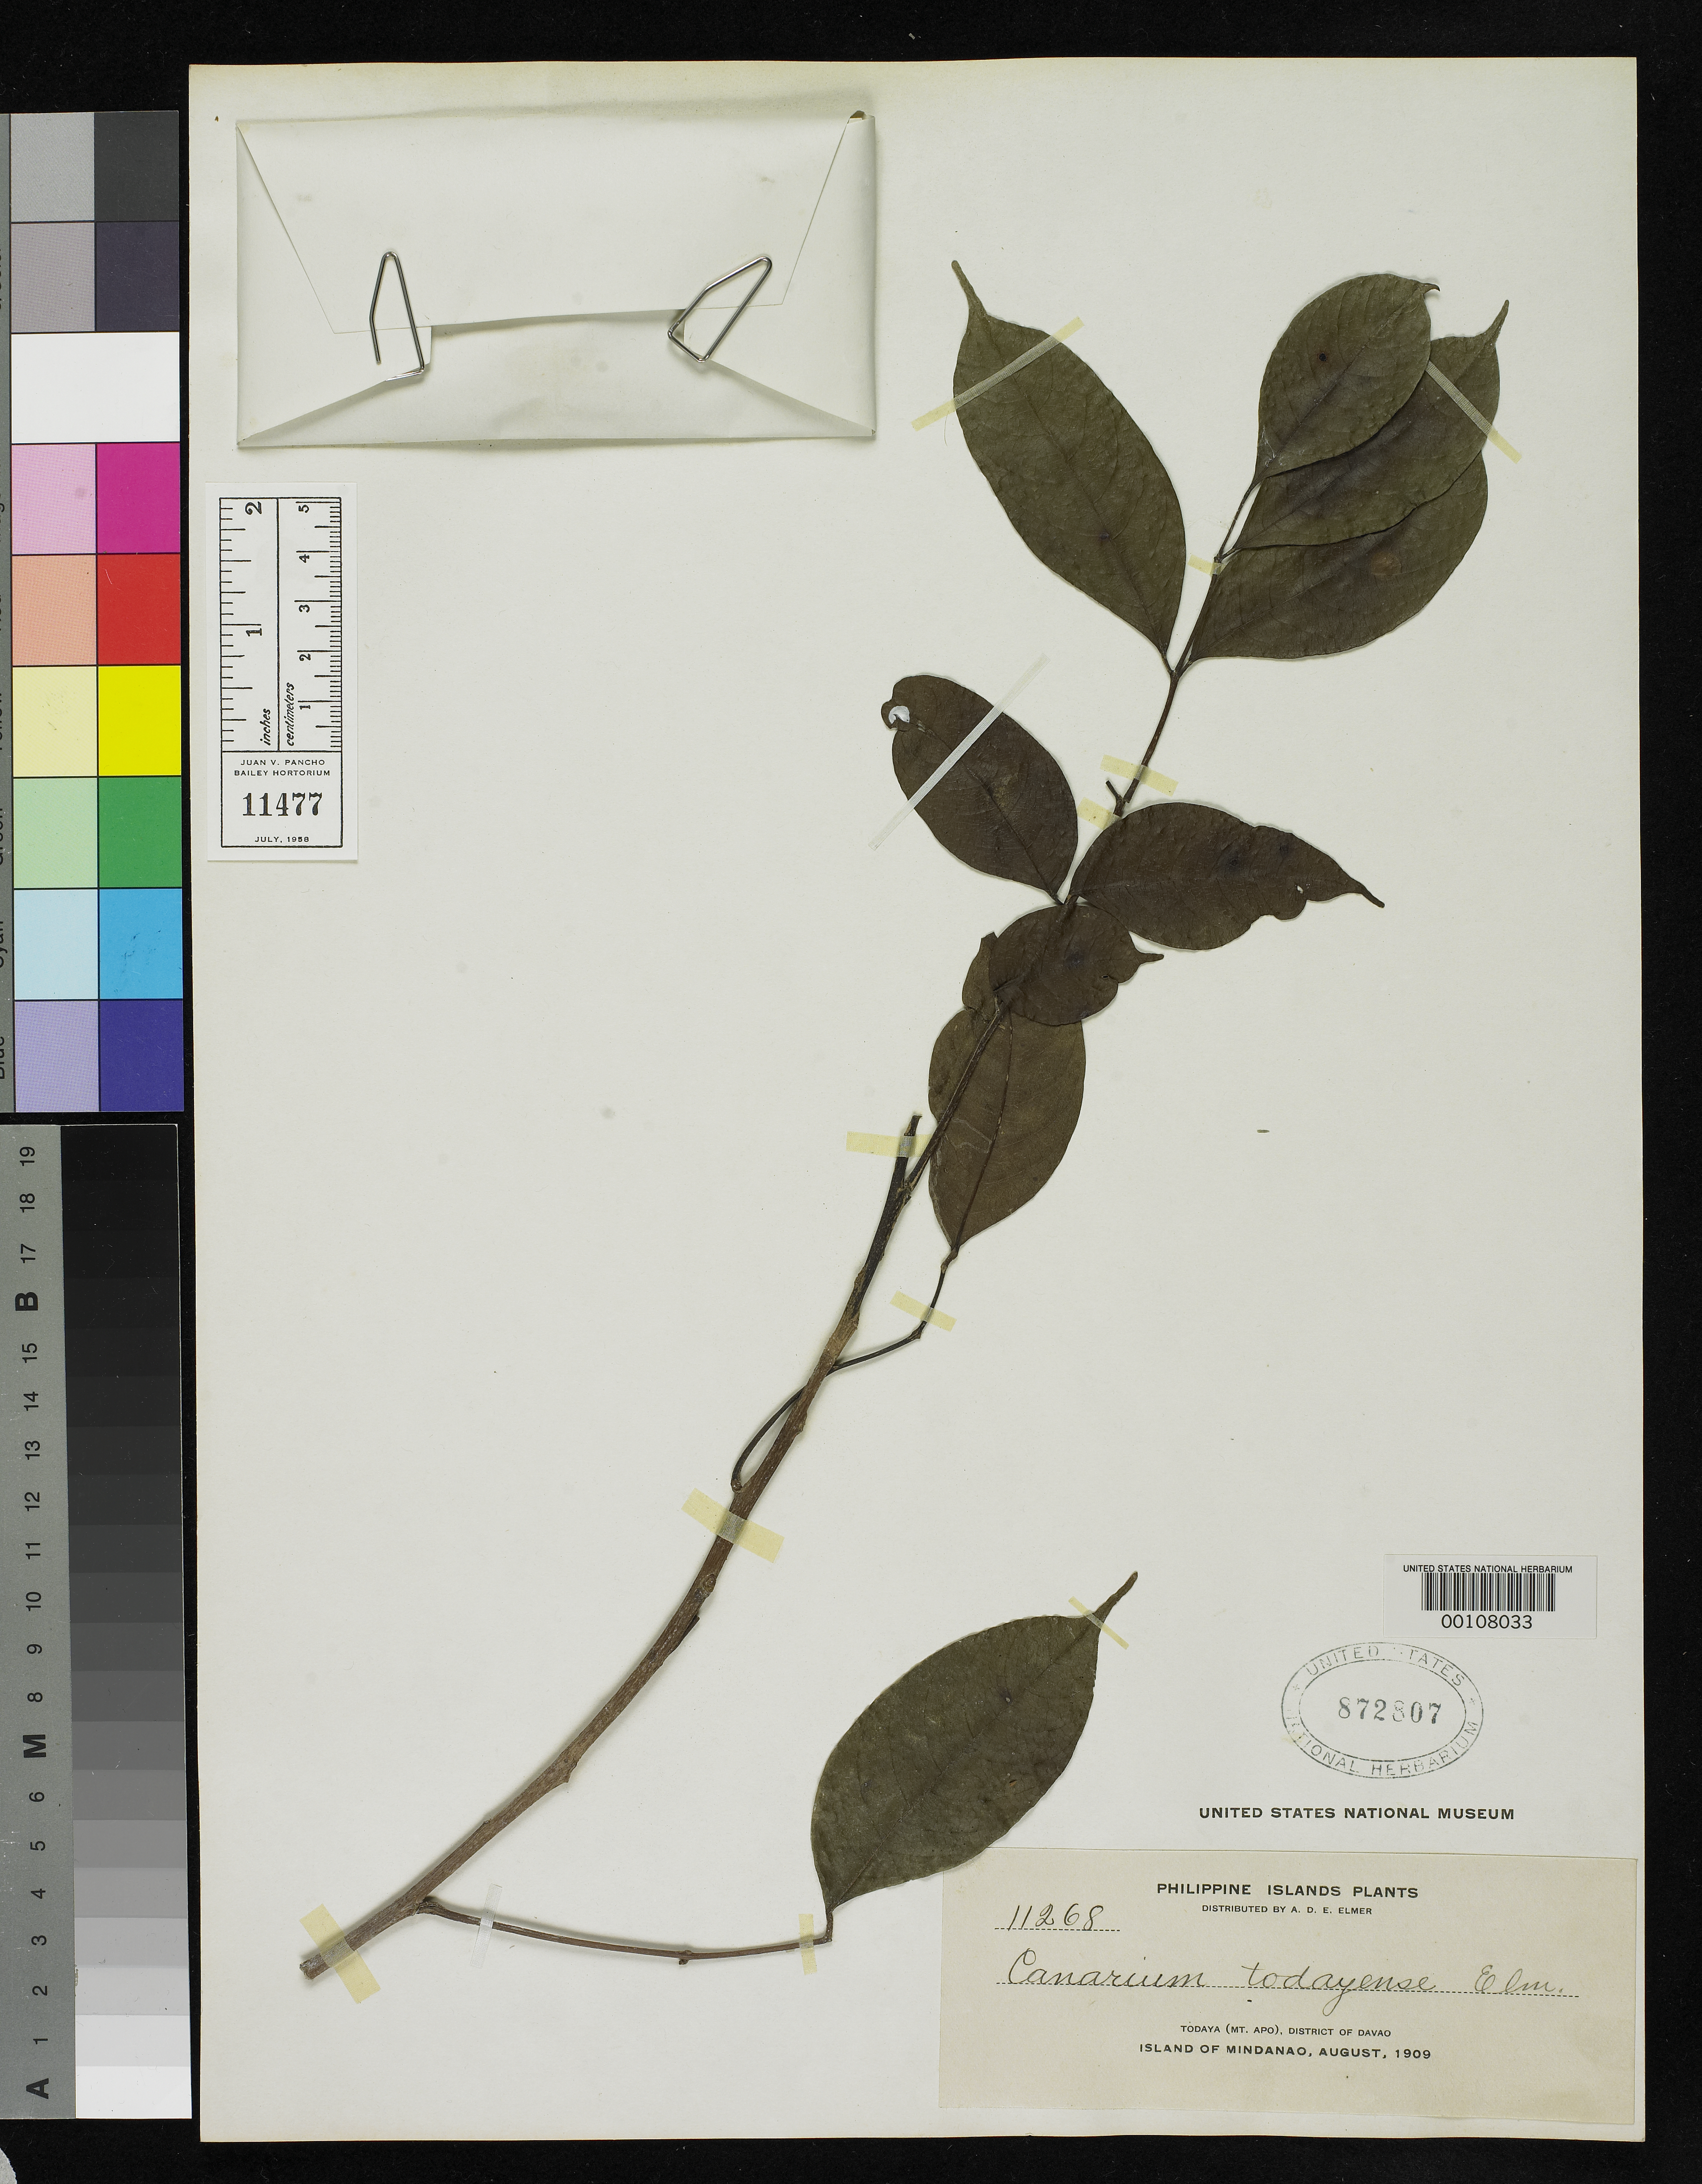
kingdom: Plantae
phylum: Tracheophyta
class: Magnoliopsida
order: Sapindales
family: Burseraceae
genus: Canarium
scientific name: Canarium todayense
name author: Elmer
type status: Isotype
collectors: A. D. E. Elmer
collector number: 11268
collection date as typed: Aug 1909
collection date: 1909-08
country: Philippines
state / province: Davao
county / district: Davao del Sur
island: Mindanao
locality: Mt. Apo.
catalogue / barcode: US 872807